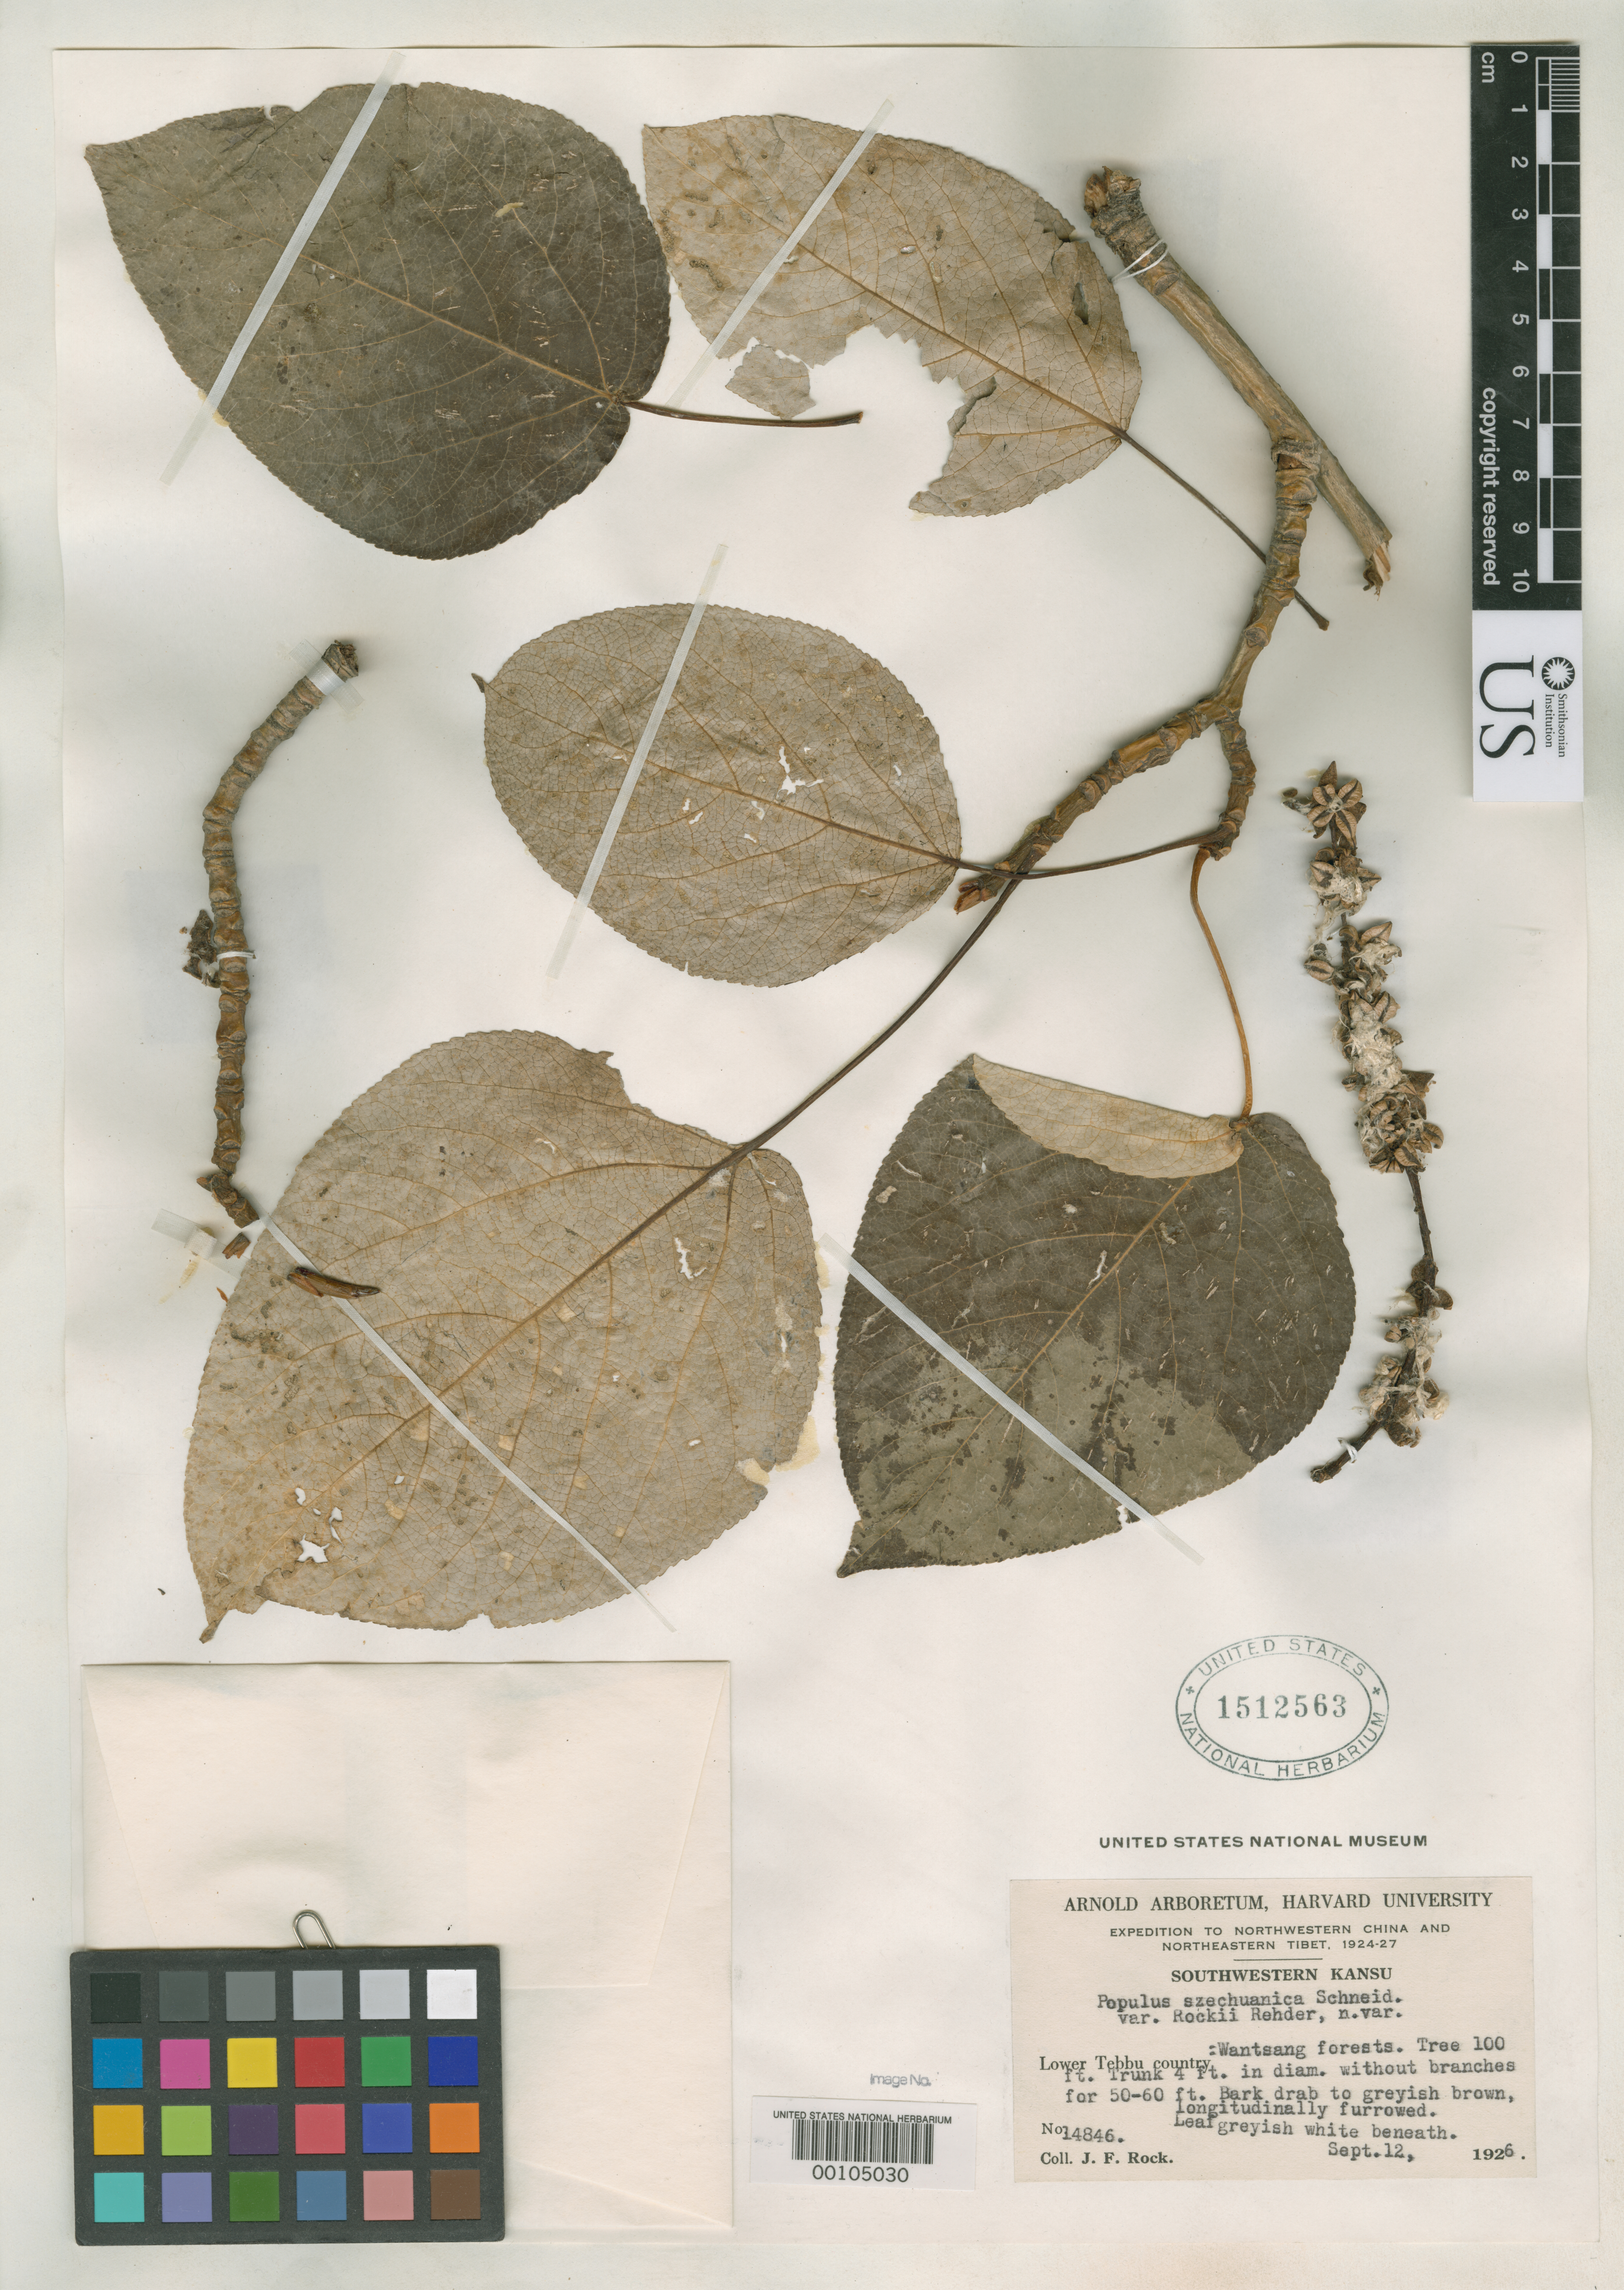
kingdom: Plantae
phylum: Tracheophyta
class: Magnoliopsida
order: Malpighiales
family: Salicaceae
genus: Populus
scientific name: Populus szechuanica var. rockii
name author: Rehder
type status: Isotype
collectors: J. F. Rock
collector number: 14846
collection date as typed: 12 Sep 1926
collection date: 1926-09-12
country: China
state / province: Gansu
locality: Wantsang forests, lower Tebbu country.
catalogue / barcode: US 1512563